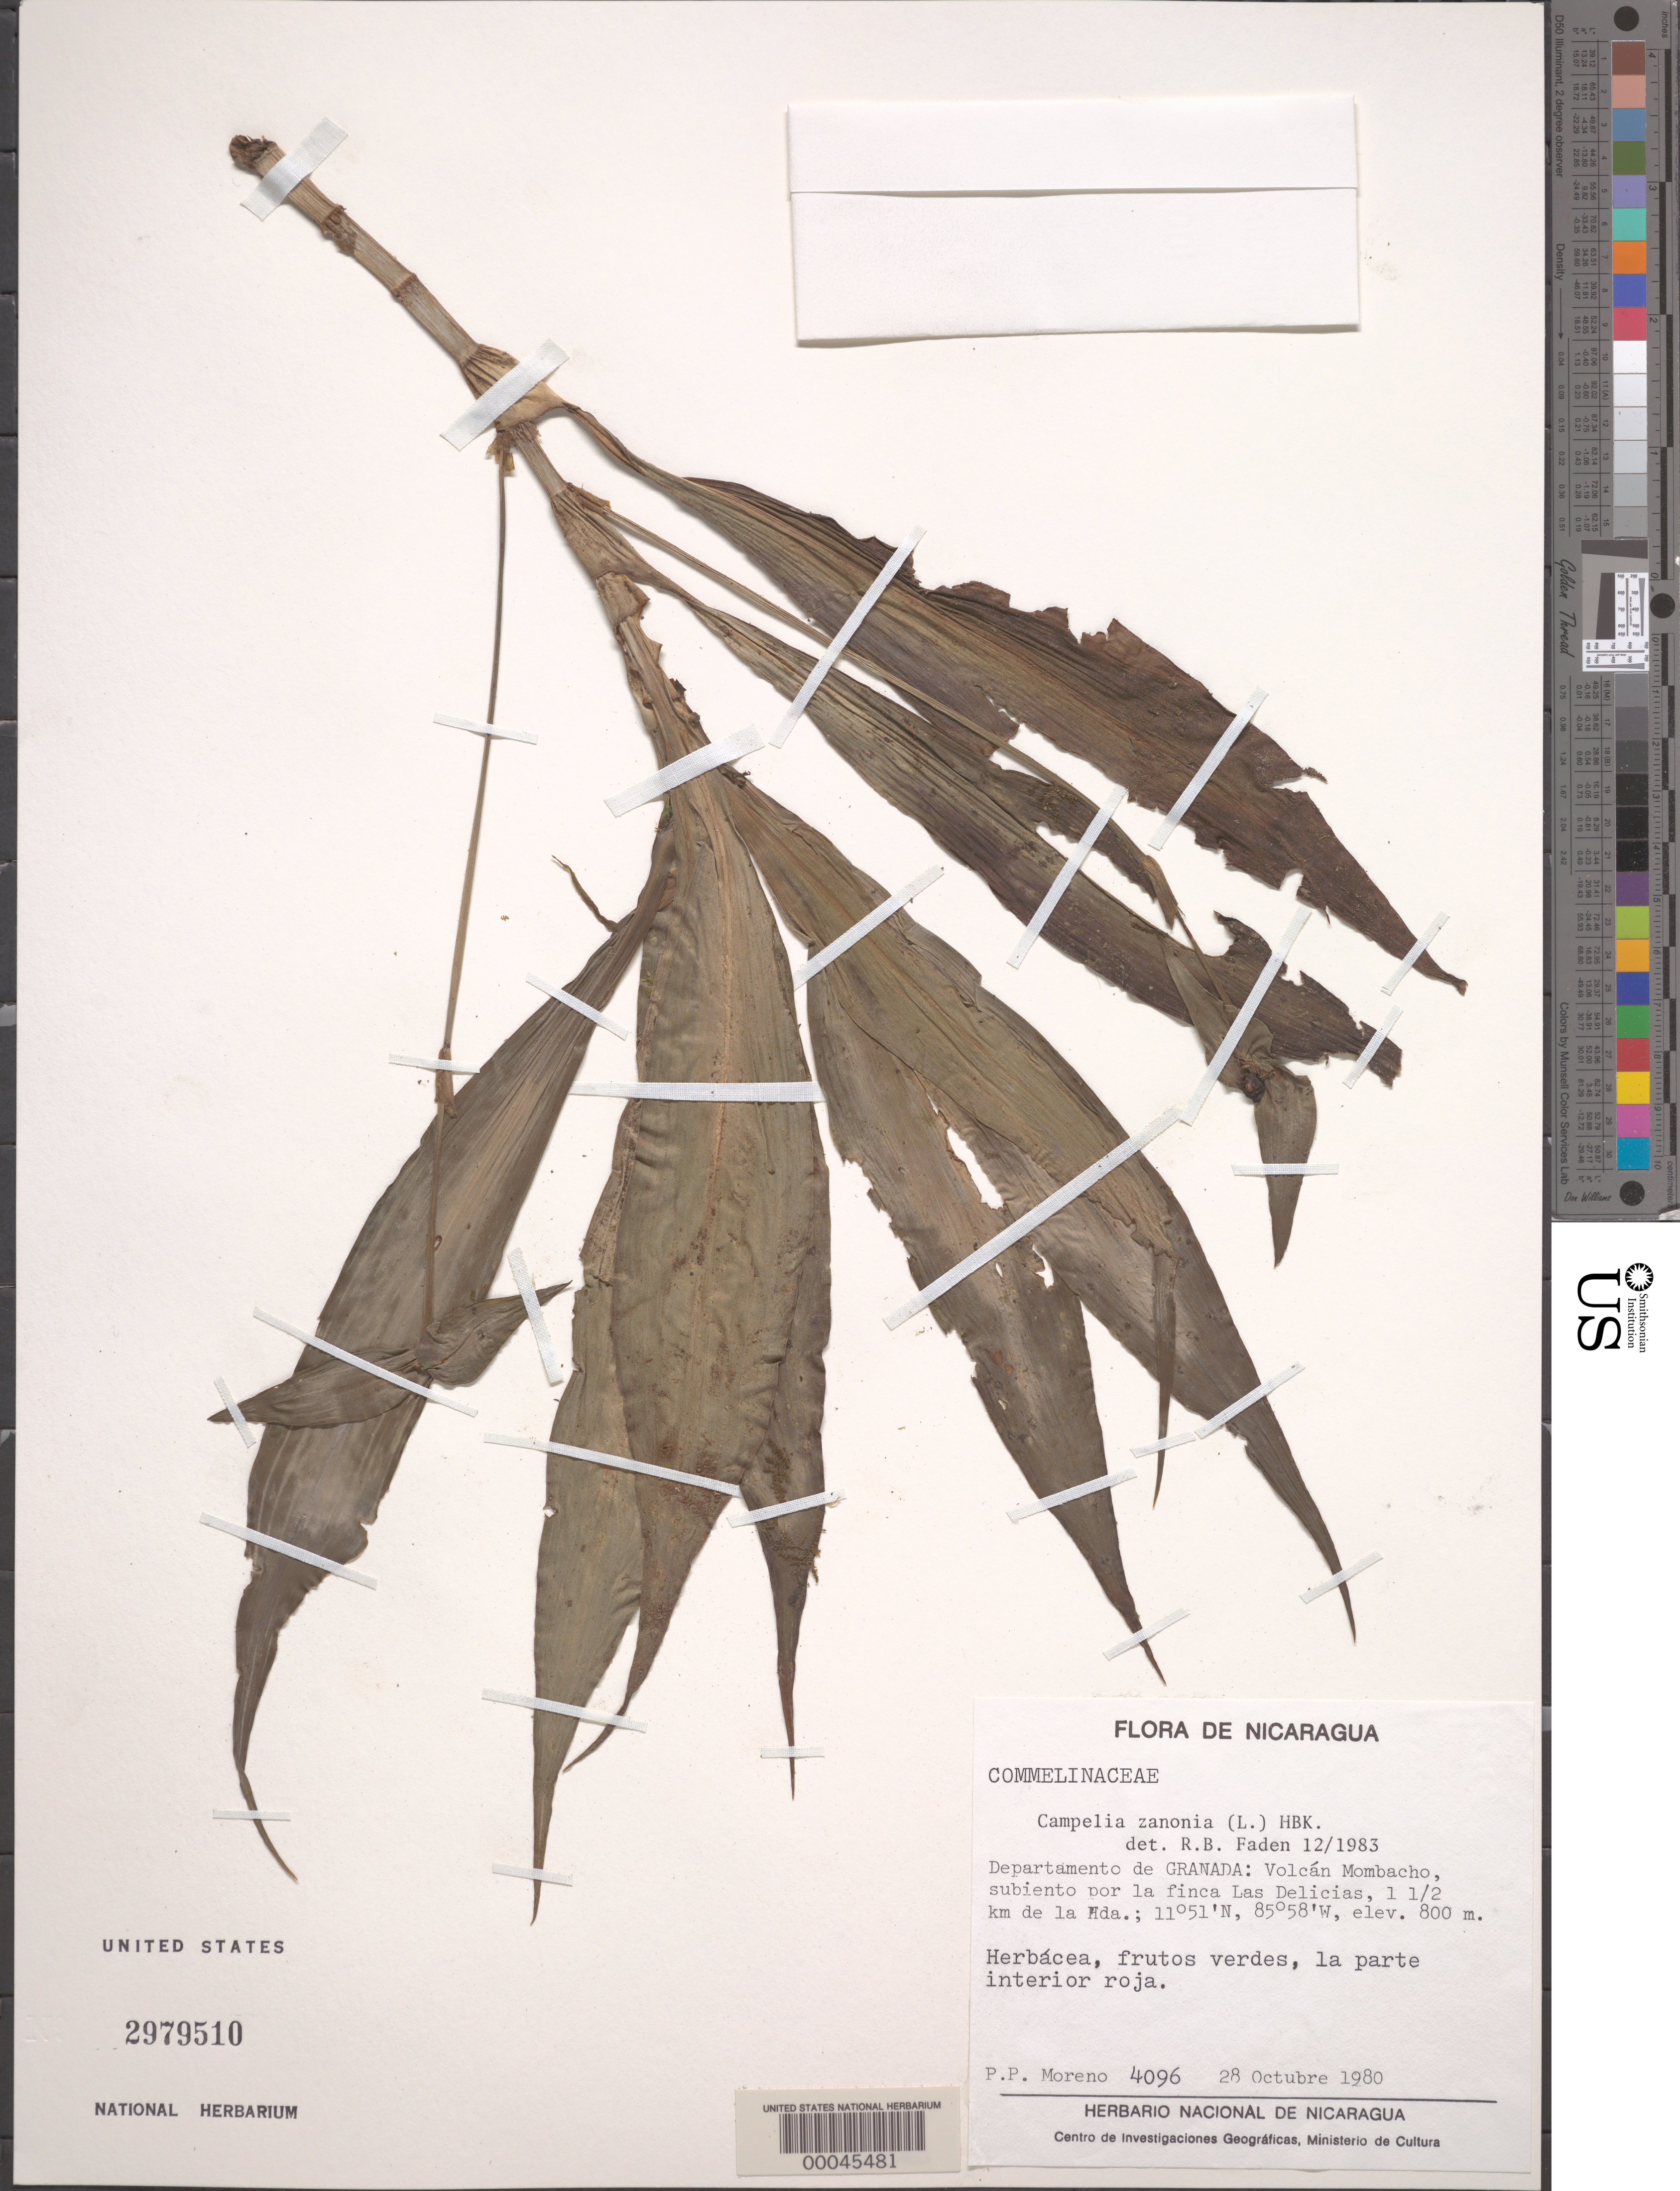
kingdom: Plantae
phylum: Tracheophyta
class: Liliopsida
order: Commelinales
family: Commelinaceae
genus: Tradescantia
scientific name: Tradescantia zanonia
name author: (L.) Sw.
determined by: Faden, Robert B., (US), Smithsonian Institution - National Museum of Natural History (UNITED STATES)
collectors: P. Moreno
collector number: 4096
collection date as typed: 28 Oct 1980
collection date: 1980-10-28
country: Nicaragua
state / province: Granada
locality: Volcan mombacho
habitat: Field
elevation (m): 800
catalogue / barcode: US 2979510